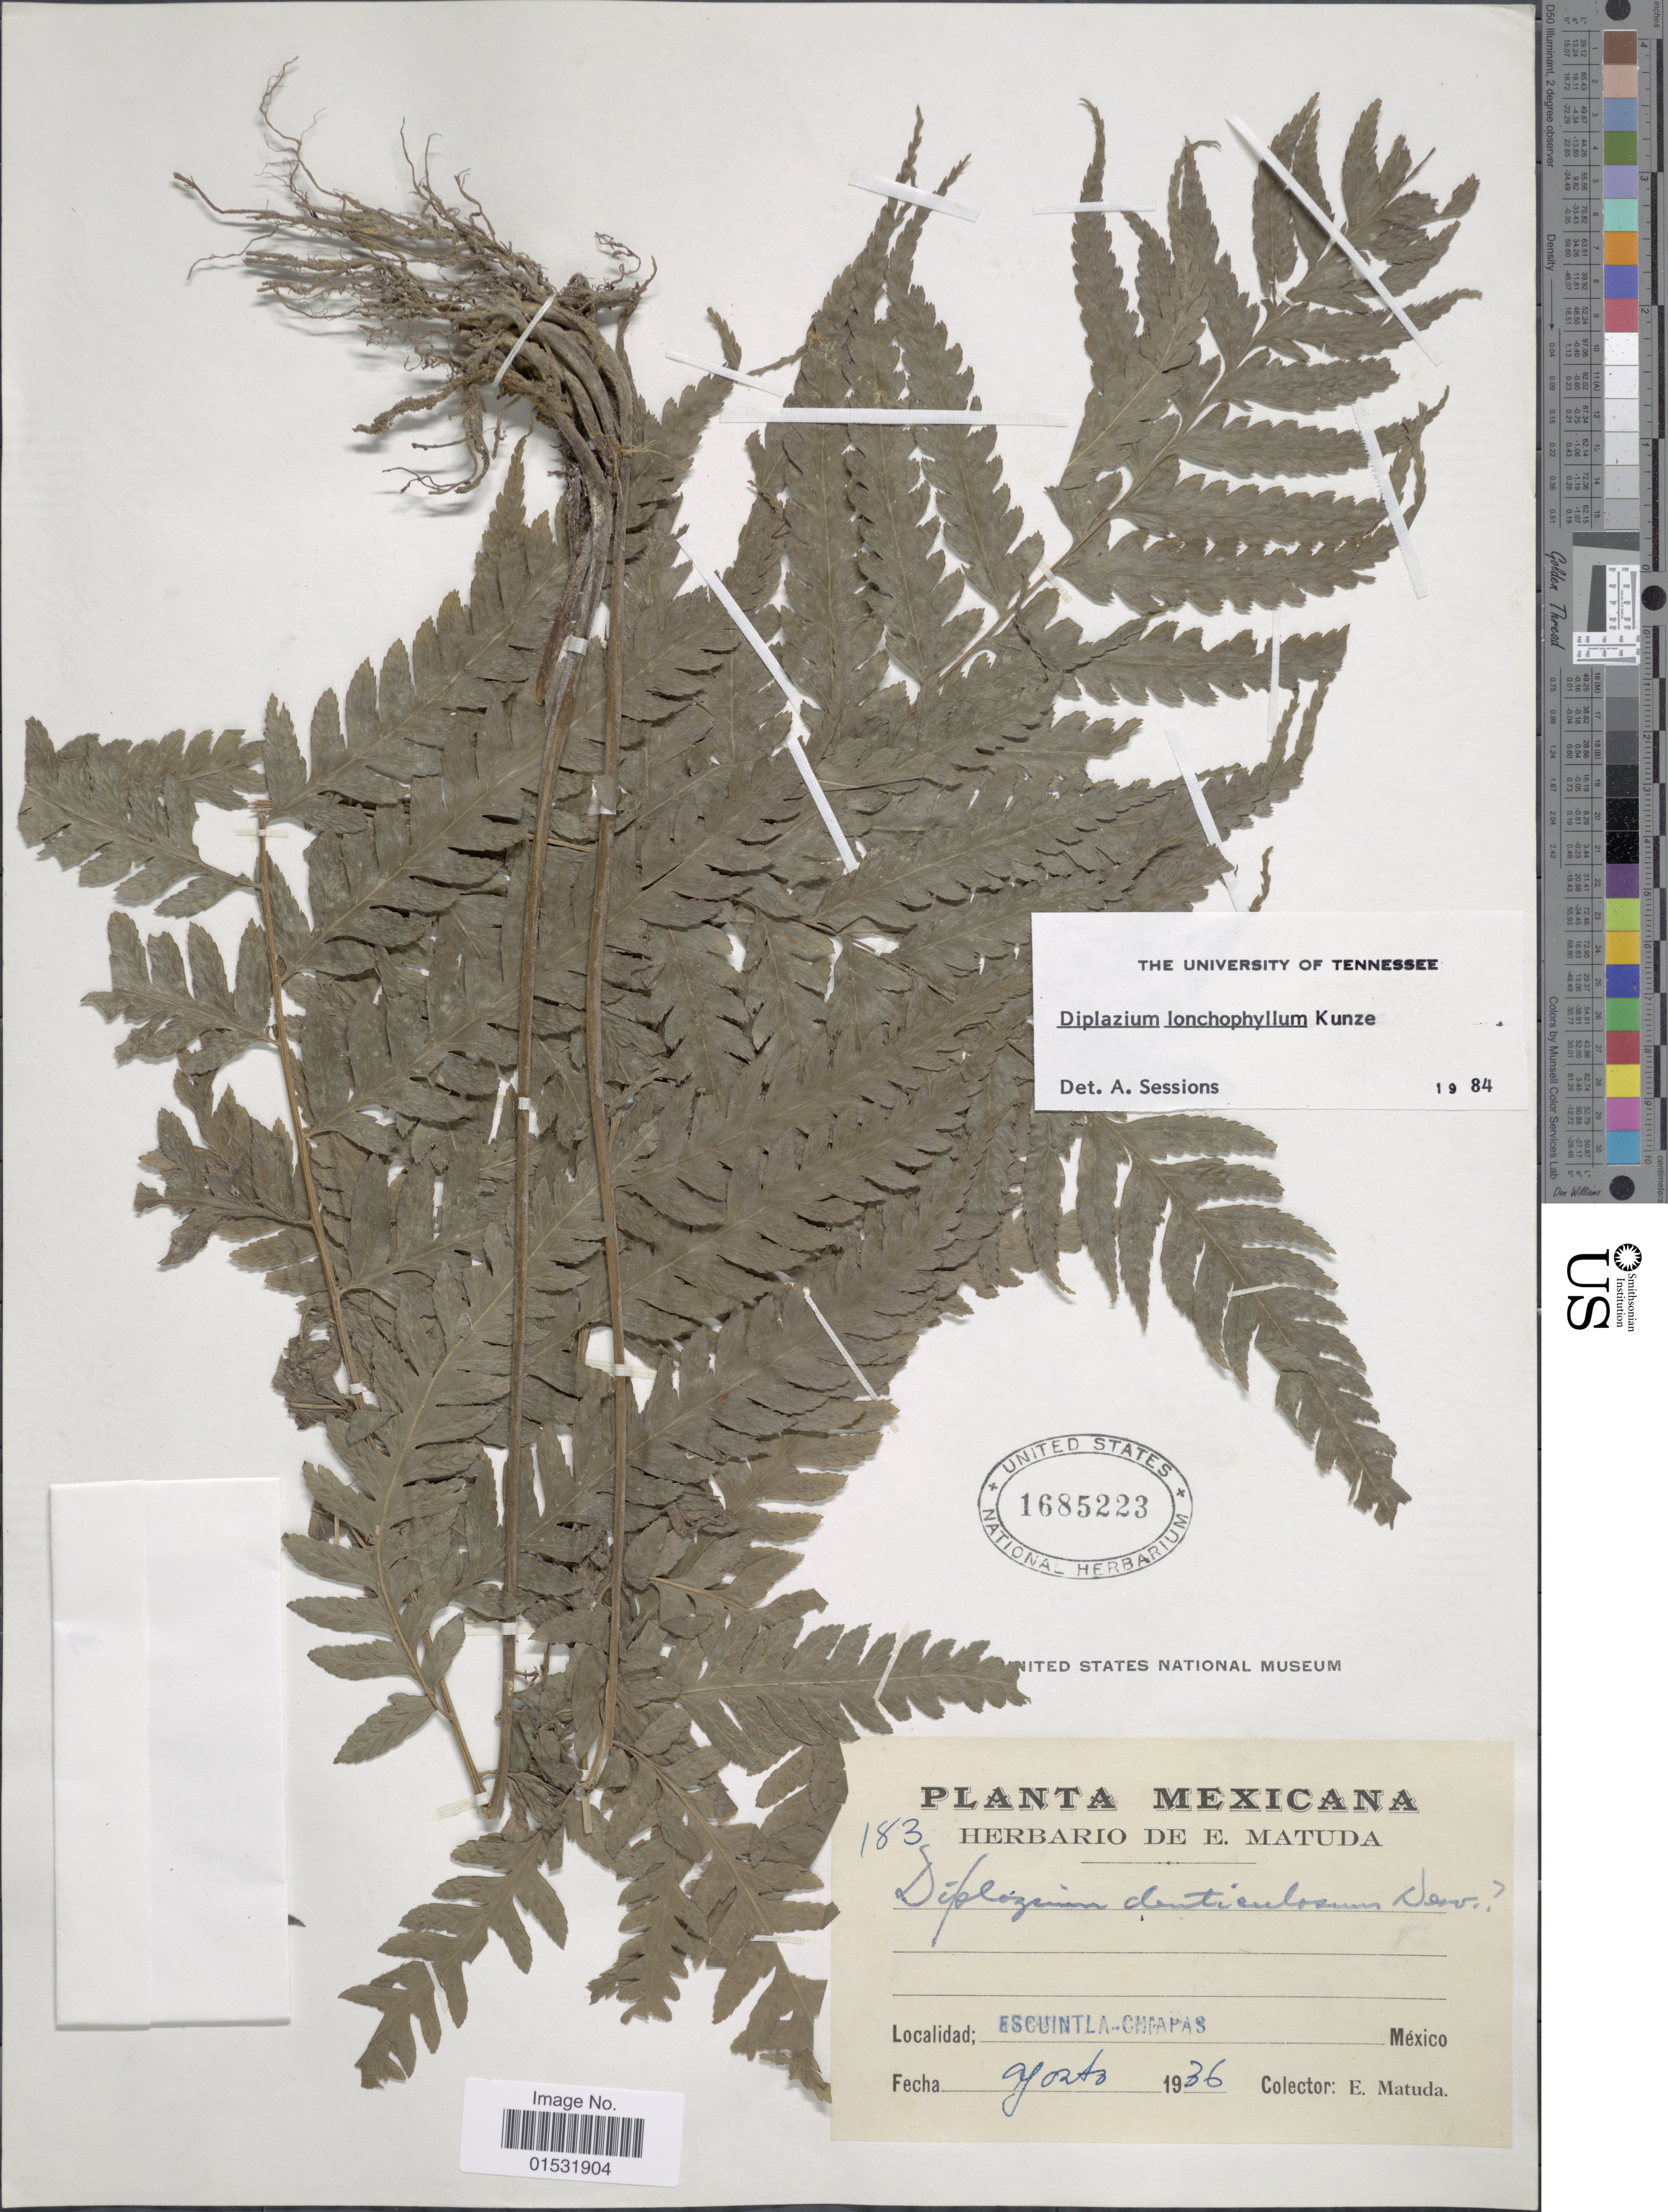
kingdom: Plantae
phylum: Tracheophyta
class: Polypodiopsida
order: Polypodiales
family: Athyriaceae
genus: Diplazium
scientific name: Diplazium lonchophyllum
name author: Kunze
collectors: E. Matuda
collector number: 183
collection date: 1936-06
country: Mexico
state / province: Chiapas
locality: Escuintla-Chiapas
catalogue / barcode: US 1685223